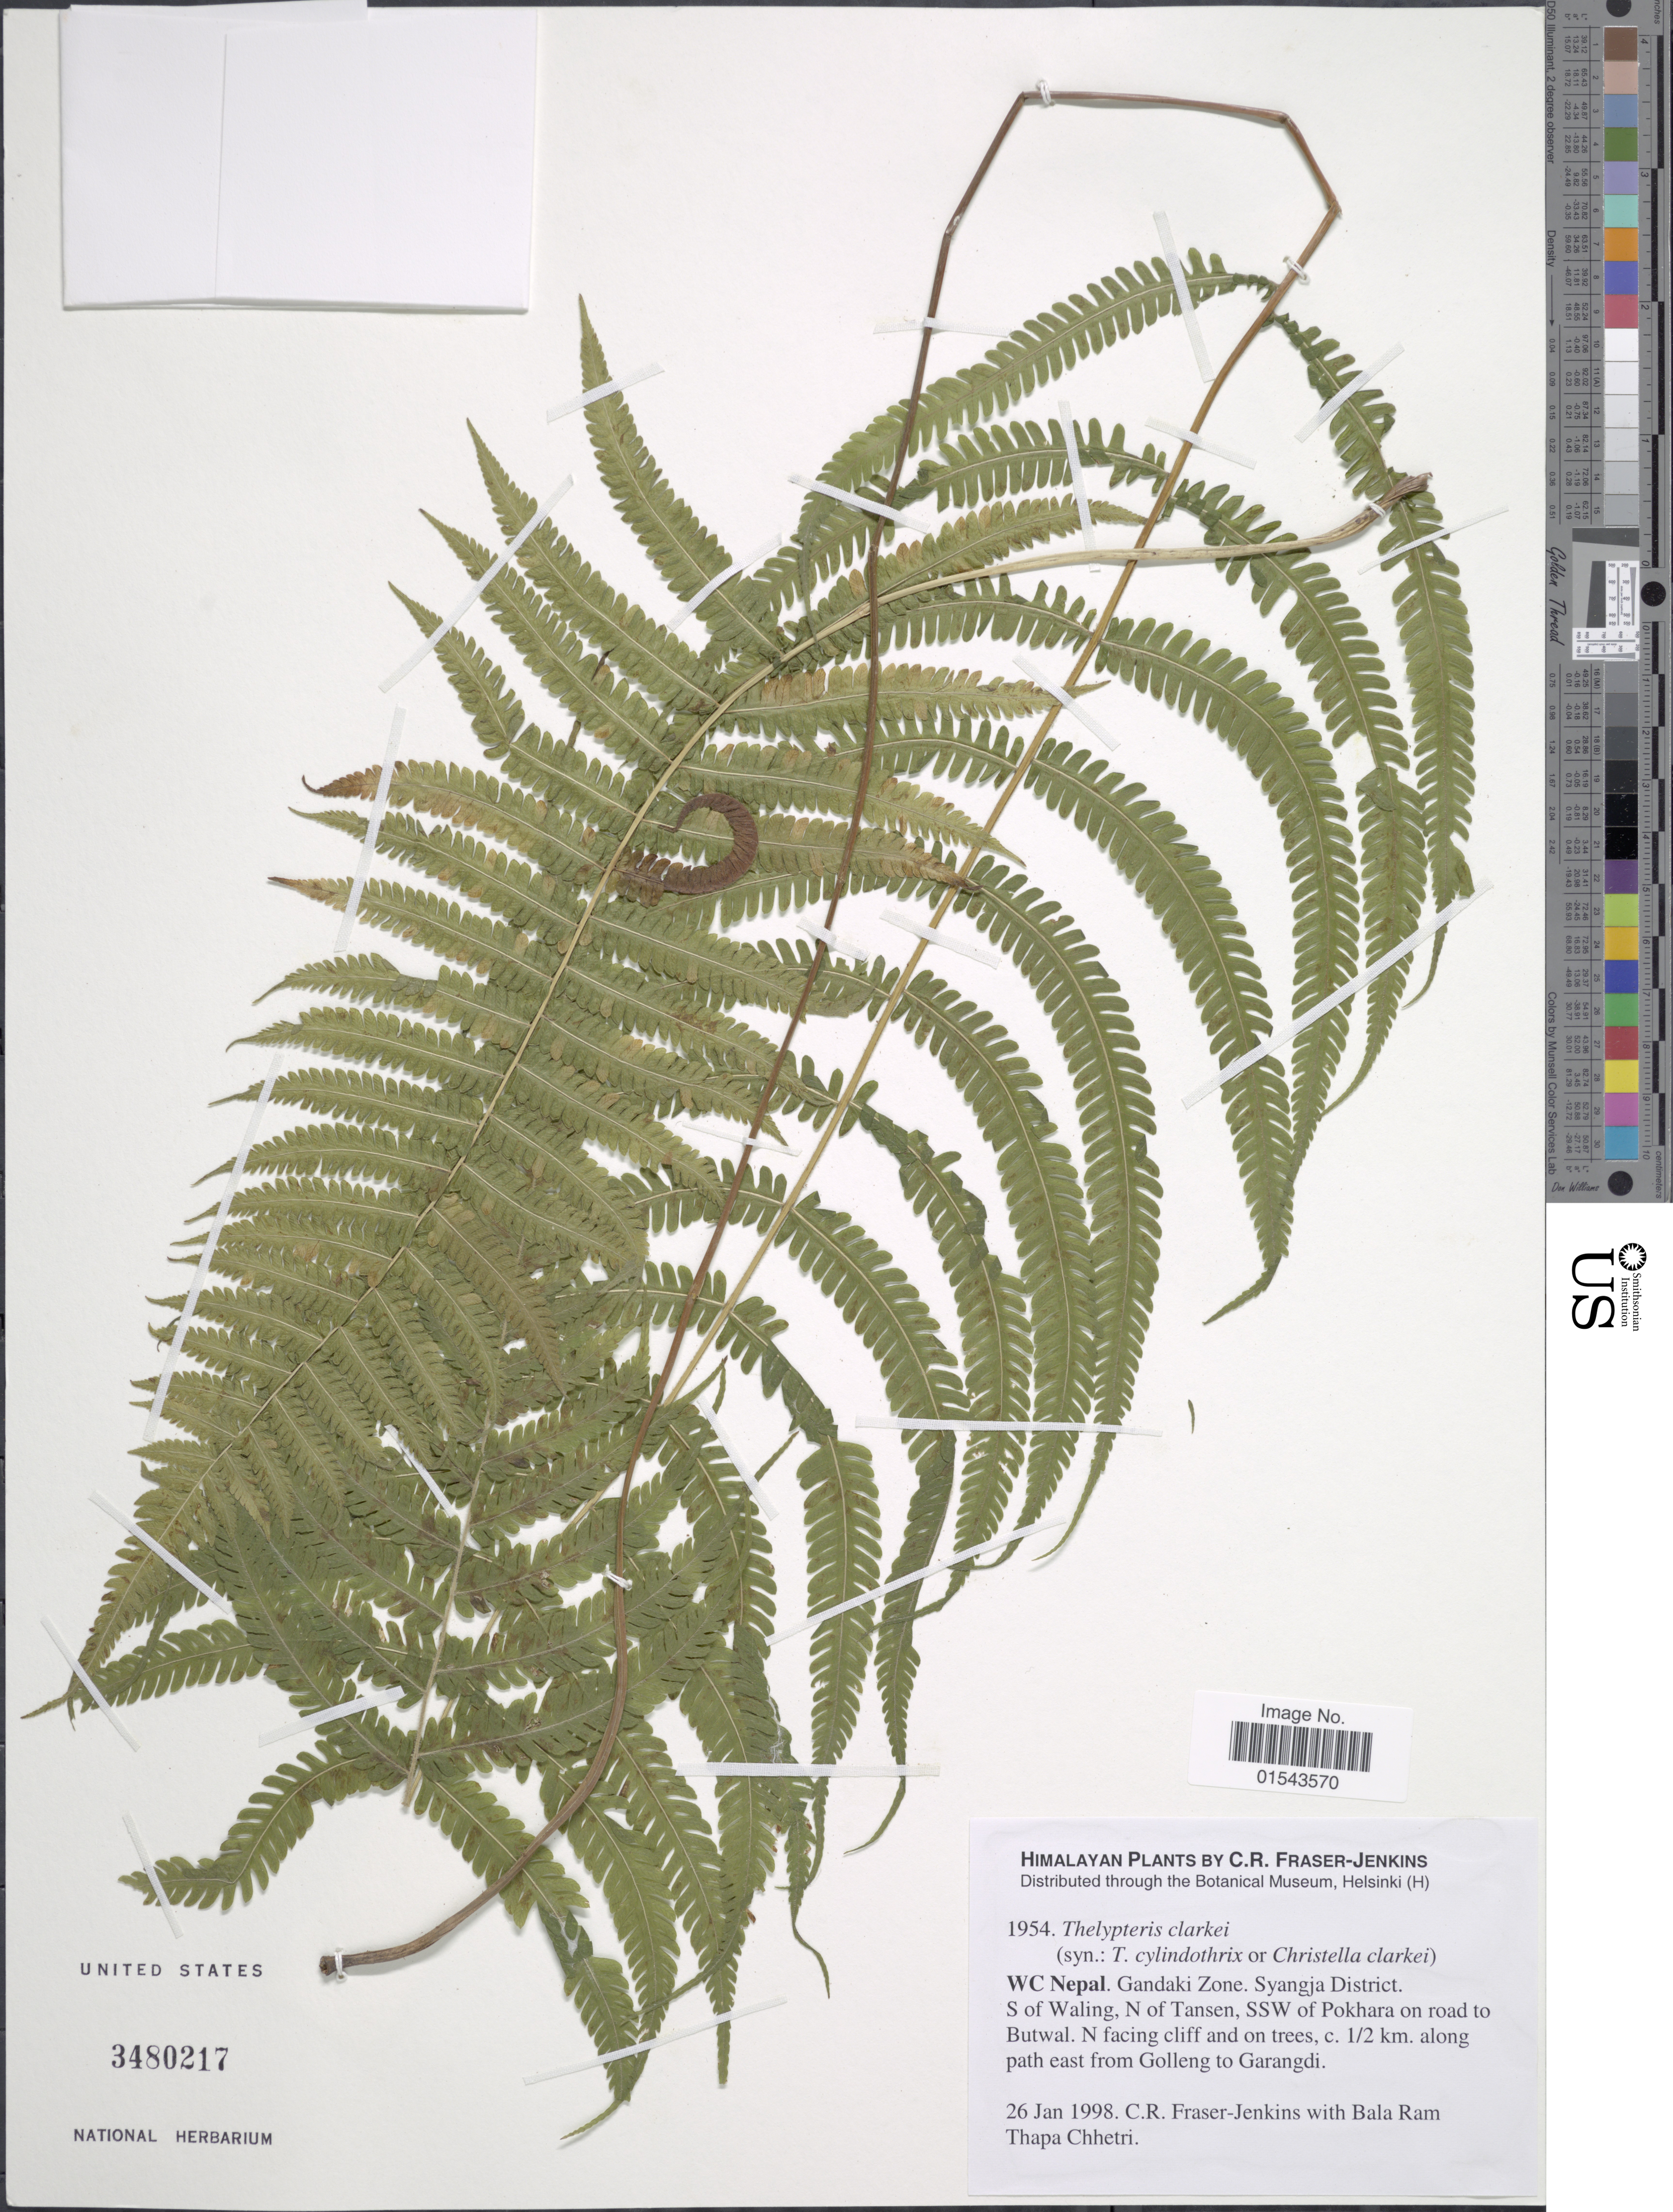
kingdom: Plantae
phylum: Tracheophyta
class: Polypodiopsida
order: Polypodiales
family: Thelypteridaceae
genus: Christella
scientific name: Christella clarkei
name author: (Bedd.) Holttum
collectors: C. R. Fraser-Jenkins, B. Ram & S. Chhetri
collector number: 1954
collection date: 1998-01-26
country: Nepal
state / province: Gandaki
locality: WC Nepal. Gandaki Zone. Syangja District. S of Waling. N of Tansen, SSW of Pokhara on road to Butwa. N facing cliff and on trees. 1/2 km along path east from Golleng to Garangdi. Himalaya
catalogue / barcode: US 3480217